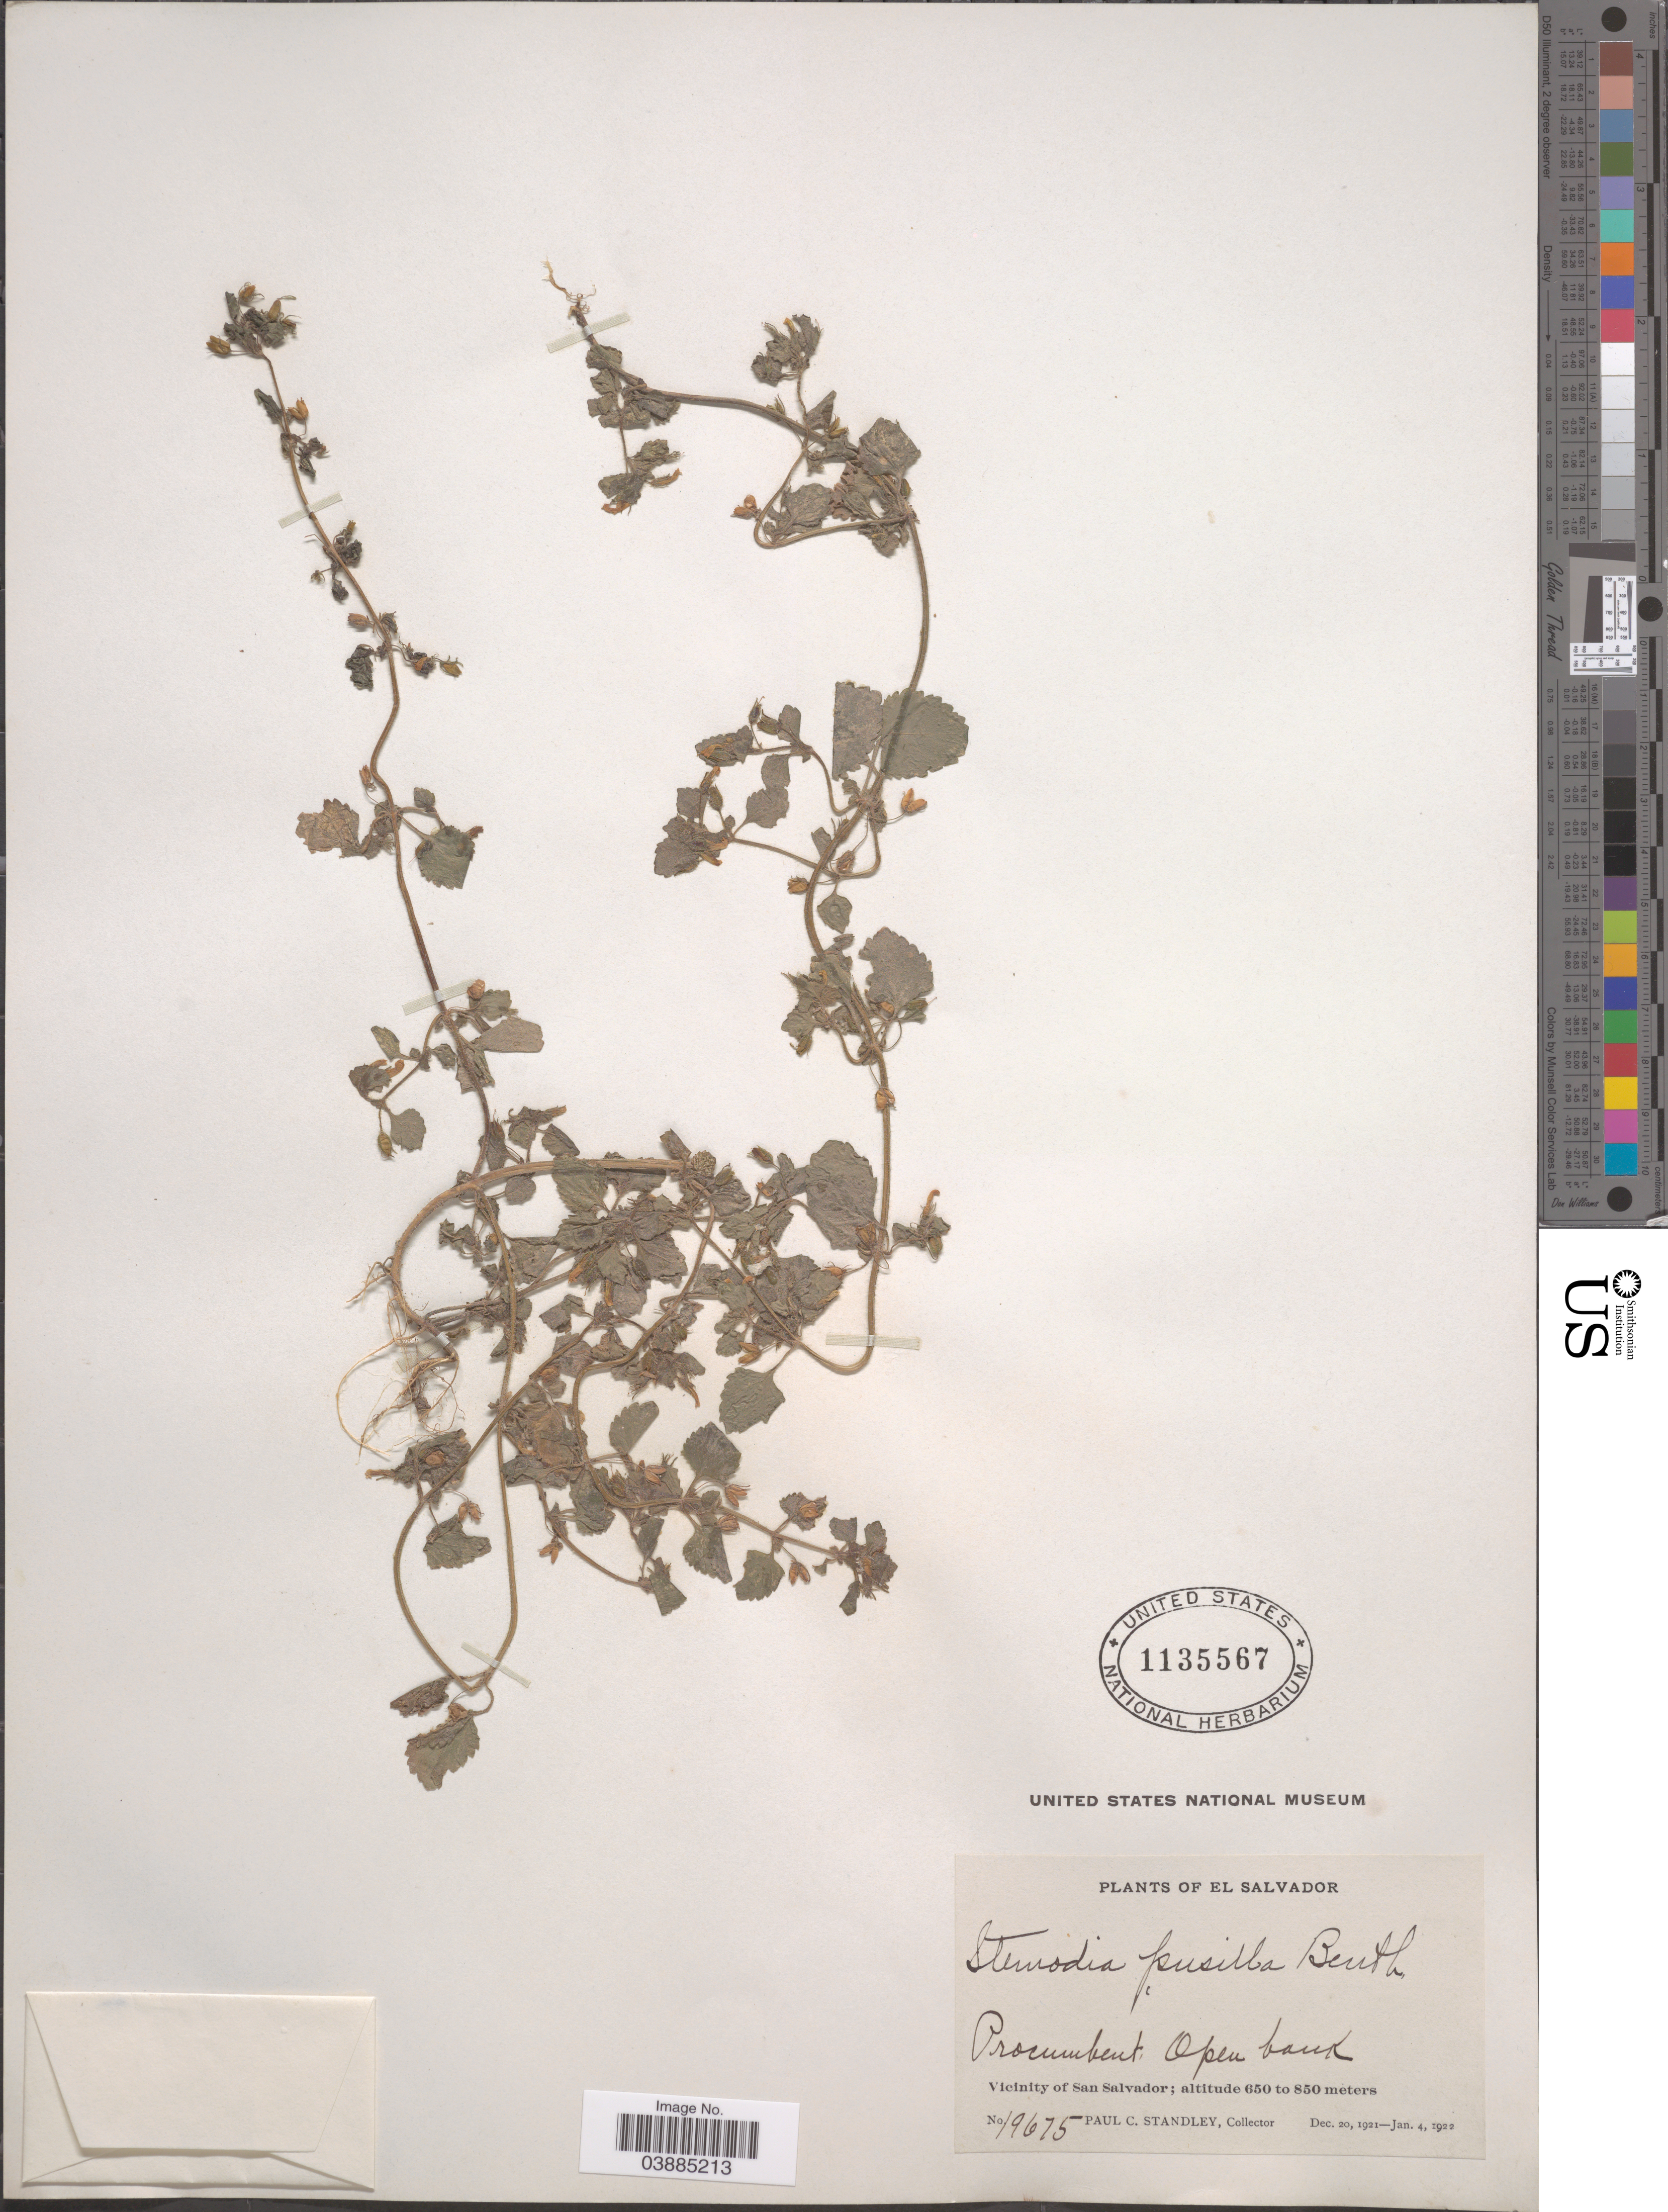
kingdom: Plantae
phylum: Tracheophyta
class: Magnoliopsida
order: Lamiales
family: Plantaginaceae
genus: Stemodia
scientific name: Stemodia pusilla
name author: Benth.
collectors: P. C. Standley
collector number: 19675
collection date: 1921-12-20/1922-01-04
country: El Salvador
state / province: San Salvador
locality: Vicinity of San Salvador.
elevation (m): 650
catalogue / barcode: US 1135567